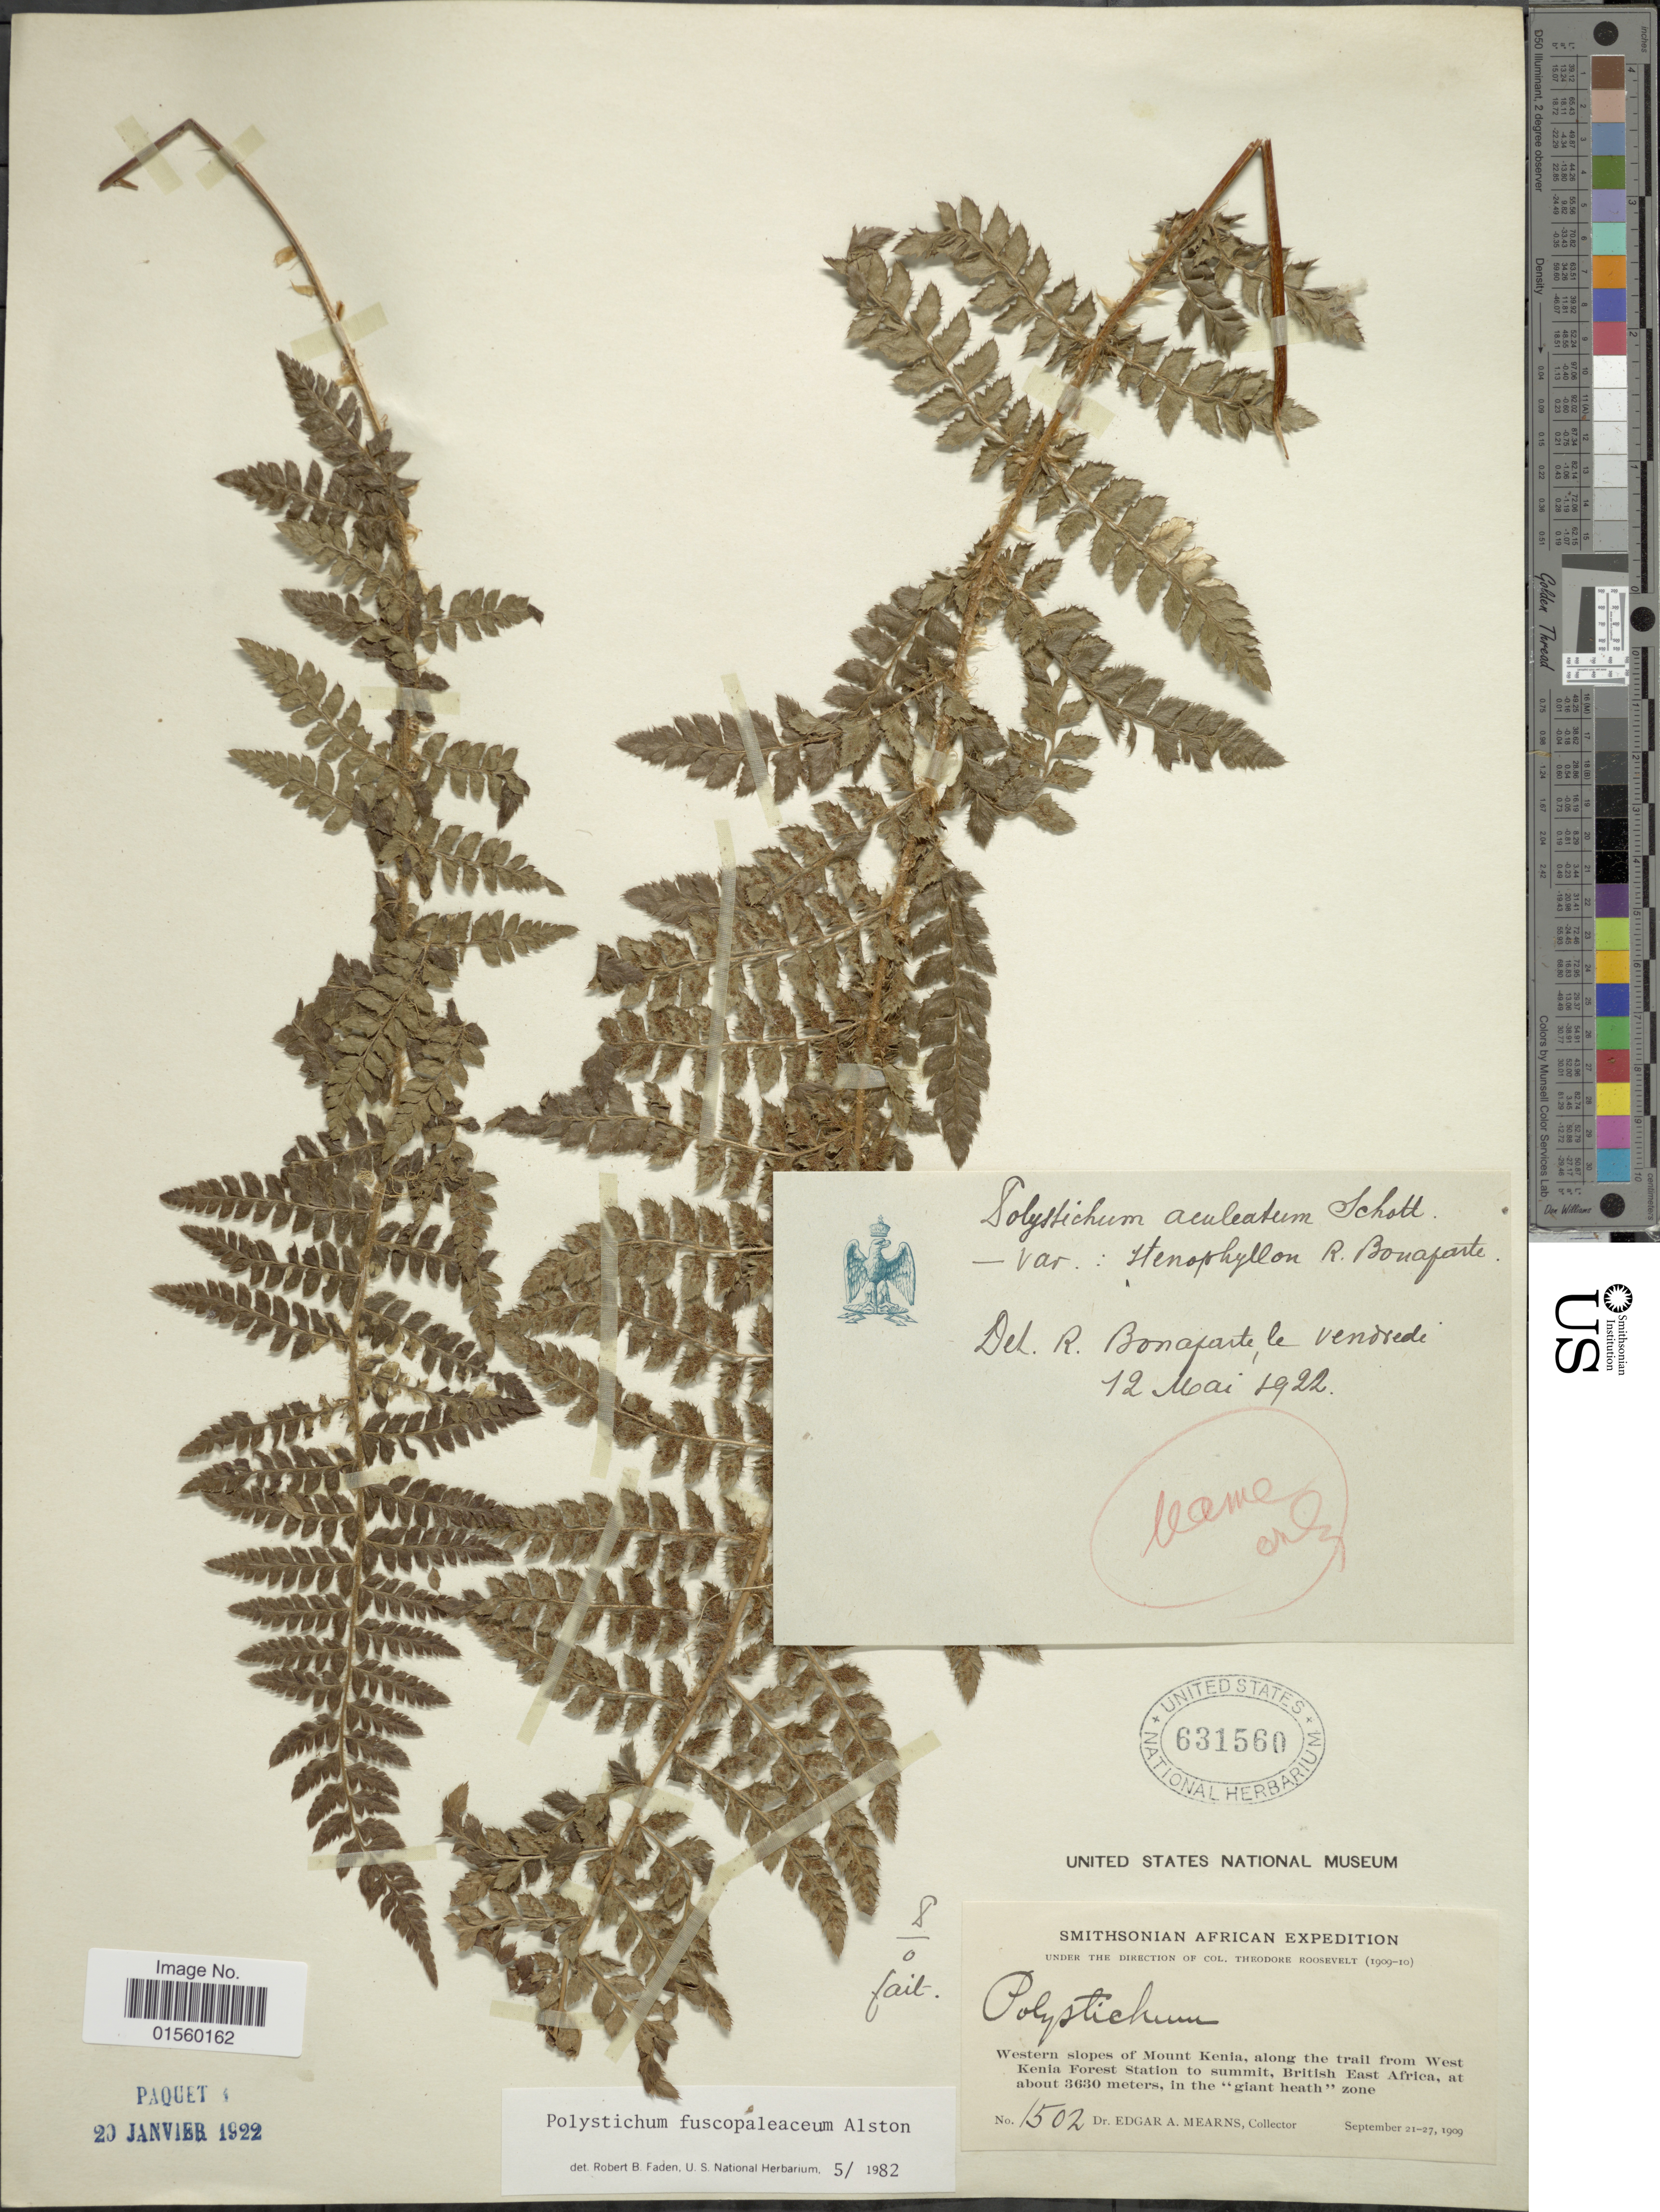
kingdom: Plantae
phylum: Tracheophyta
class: Polypodiopsida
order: Polypodiales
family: Dryopteridaceae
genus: Polystichum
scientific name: Polystichum fuscopaleaceum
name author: Alston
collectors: E. A. Mearns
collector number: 1502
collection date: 1909-09-21/1909-09-27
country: Kenya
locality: Western slopes of Mount Kenia, alont the trail from West Kenia Forest Station to summit, British East African, in the "giant heath" zone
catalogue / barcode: US 631560